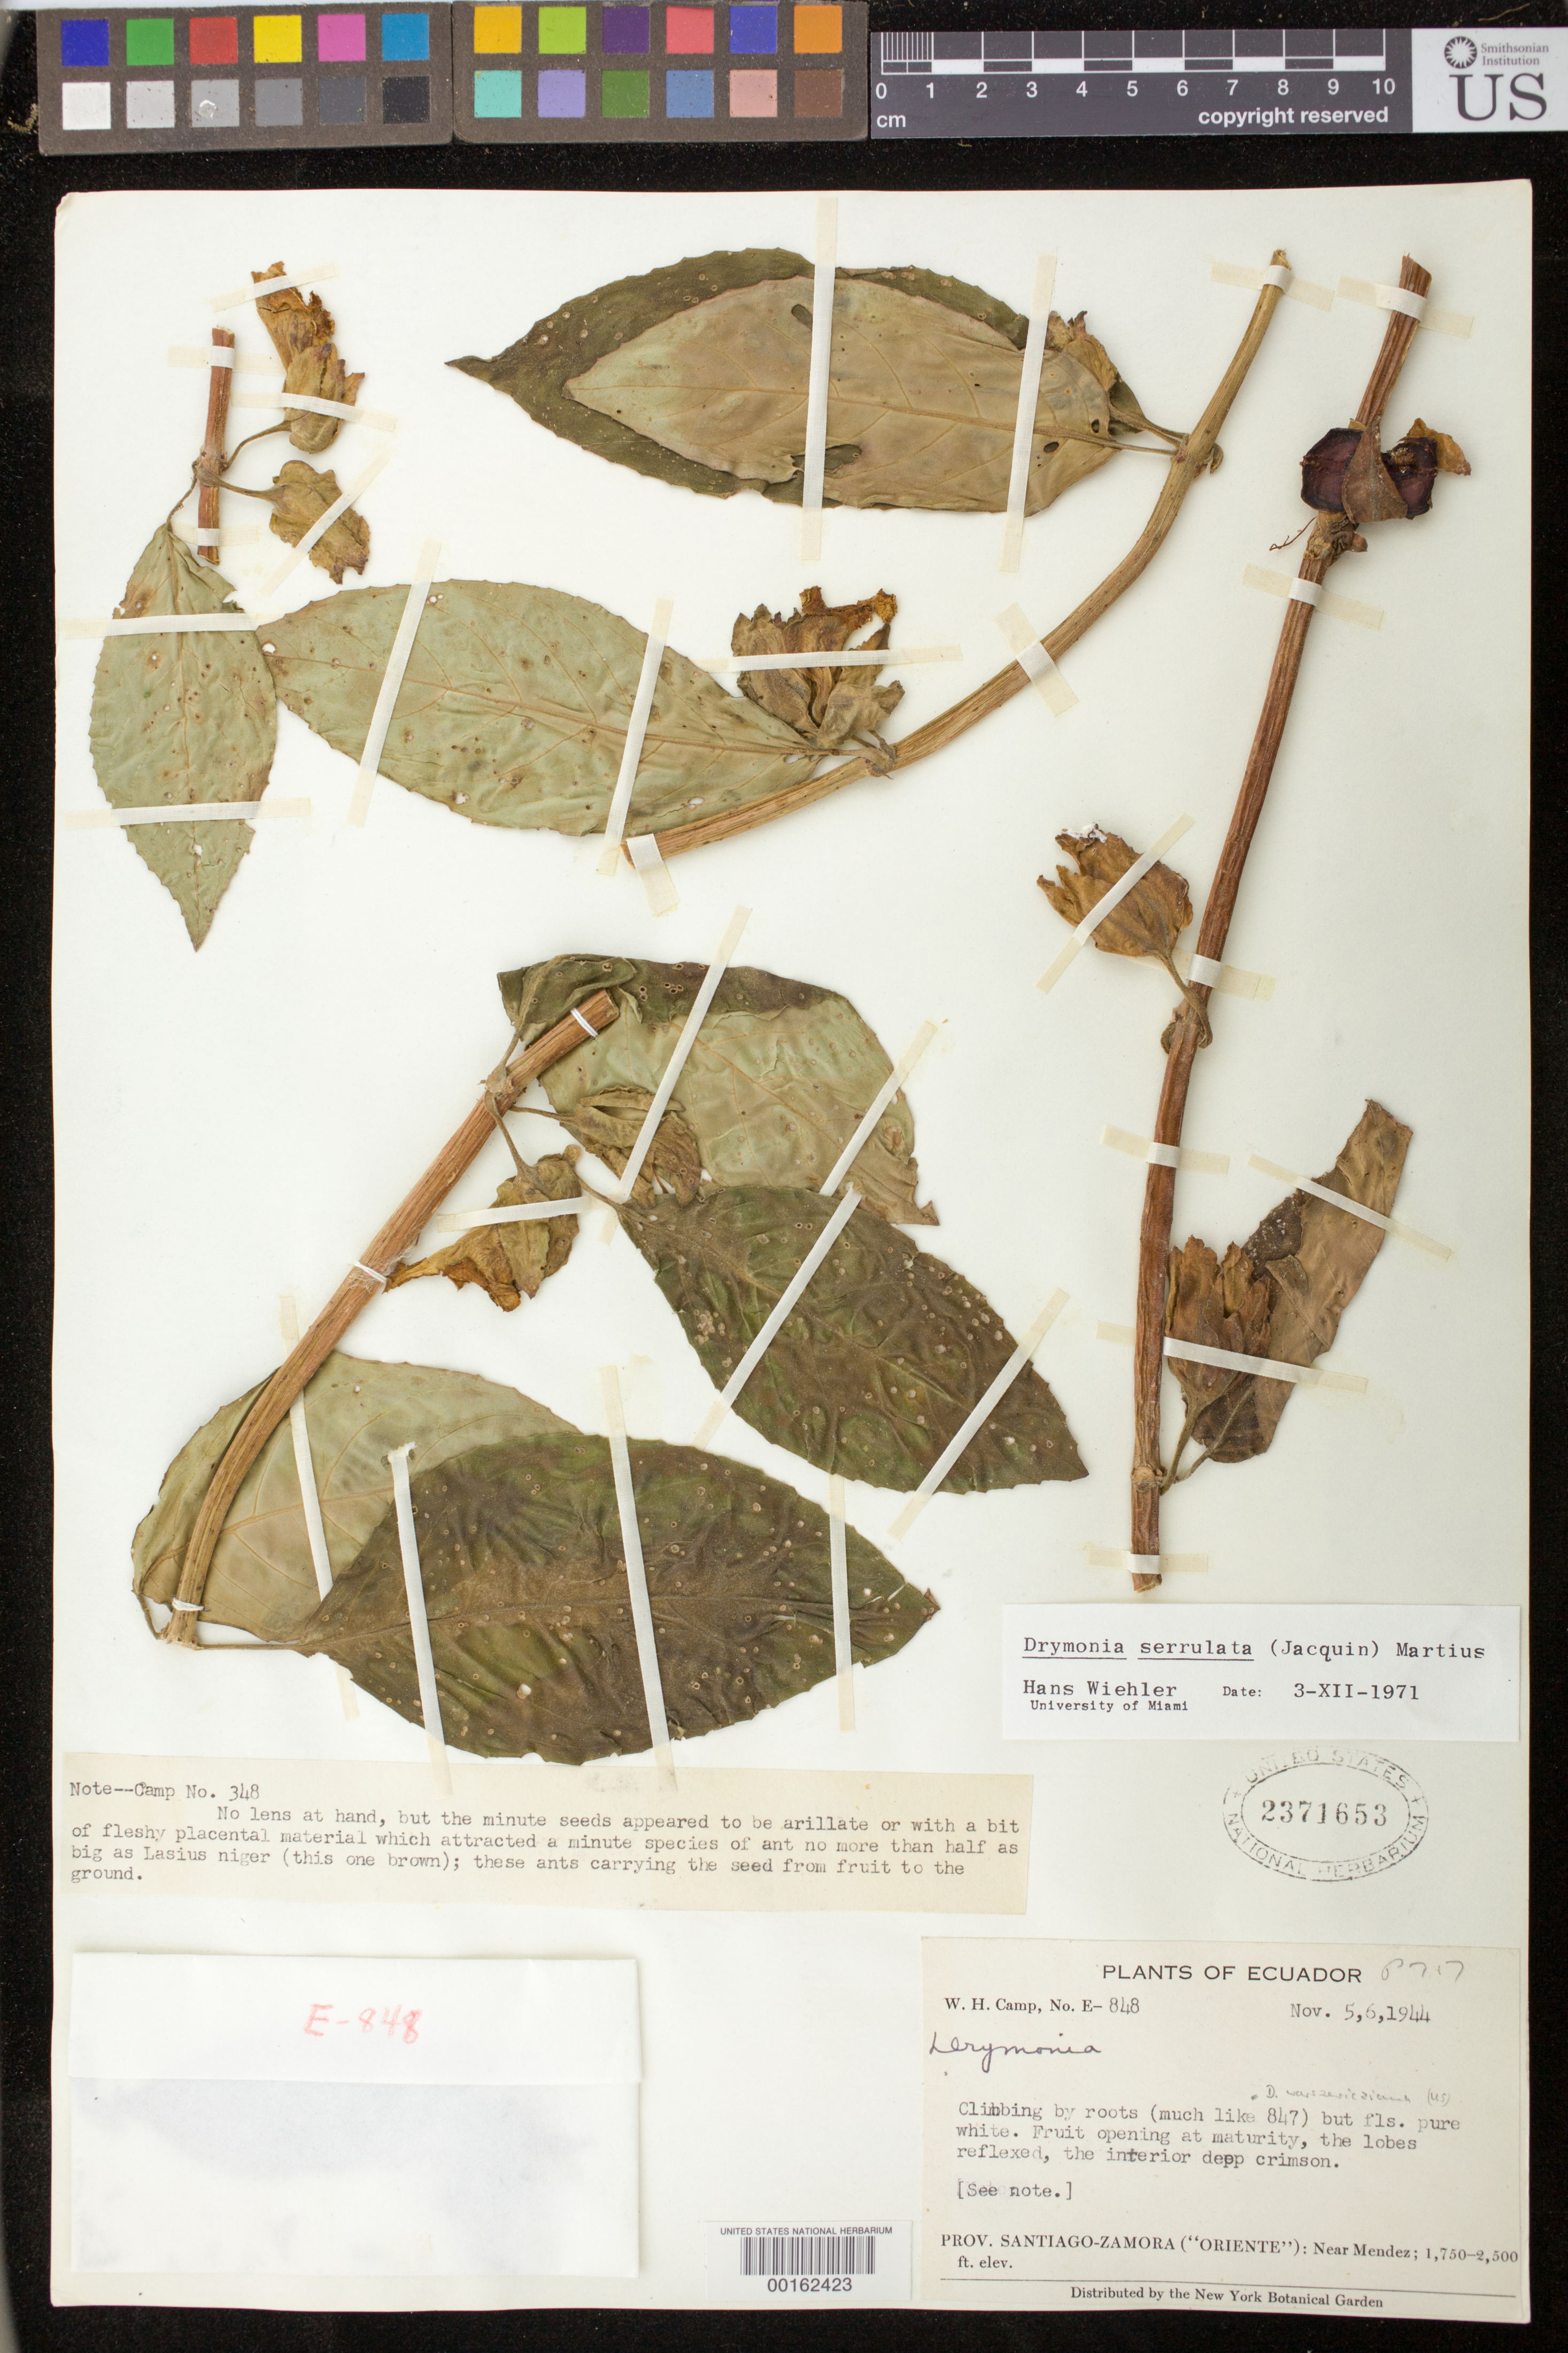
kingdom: Plantae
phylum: Tracheophyta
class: Magnoliopsida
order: Lamiales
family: Gesneriaceae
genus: Drymonia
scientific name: Drymonia serrulata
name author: (Jacq.) Mart.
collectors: W. H. Camp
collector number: E- 848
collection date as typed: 5-6 Nov 1944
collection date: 1944-11-05/1944-11-06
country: Ecuador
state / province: Morona-Santiago / Zamora-Chinchipe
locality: ("Oriente"), near Mendez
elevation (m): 533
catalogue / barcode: US 2371653